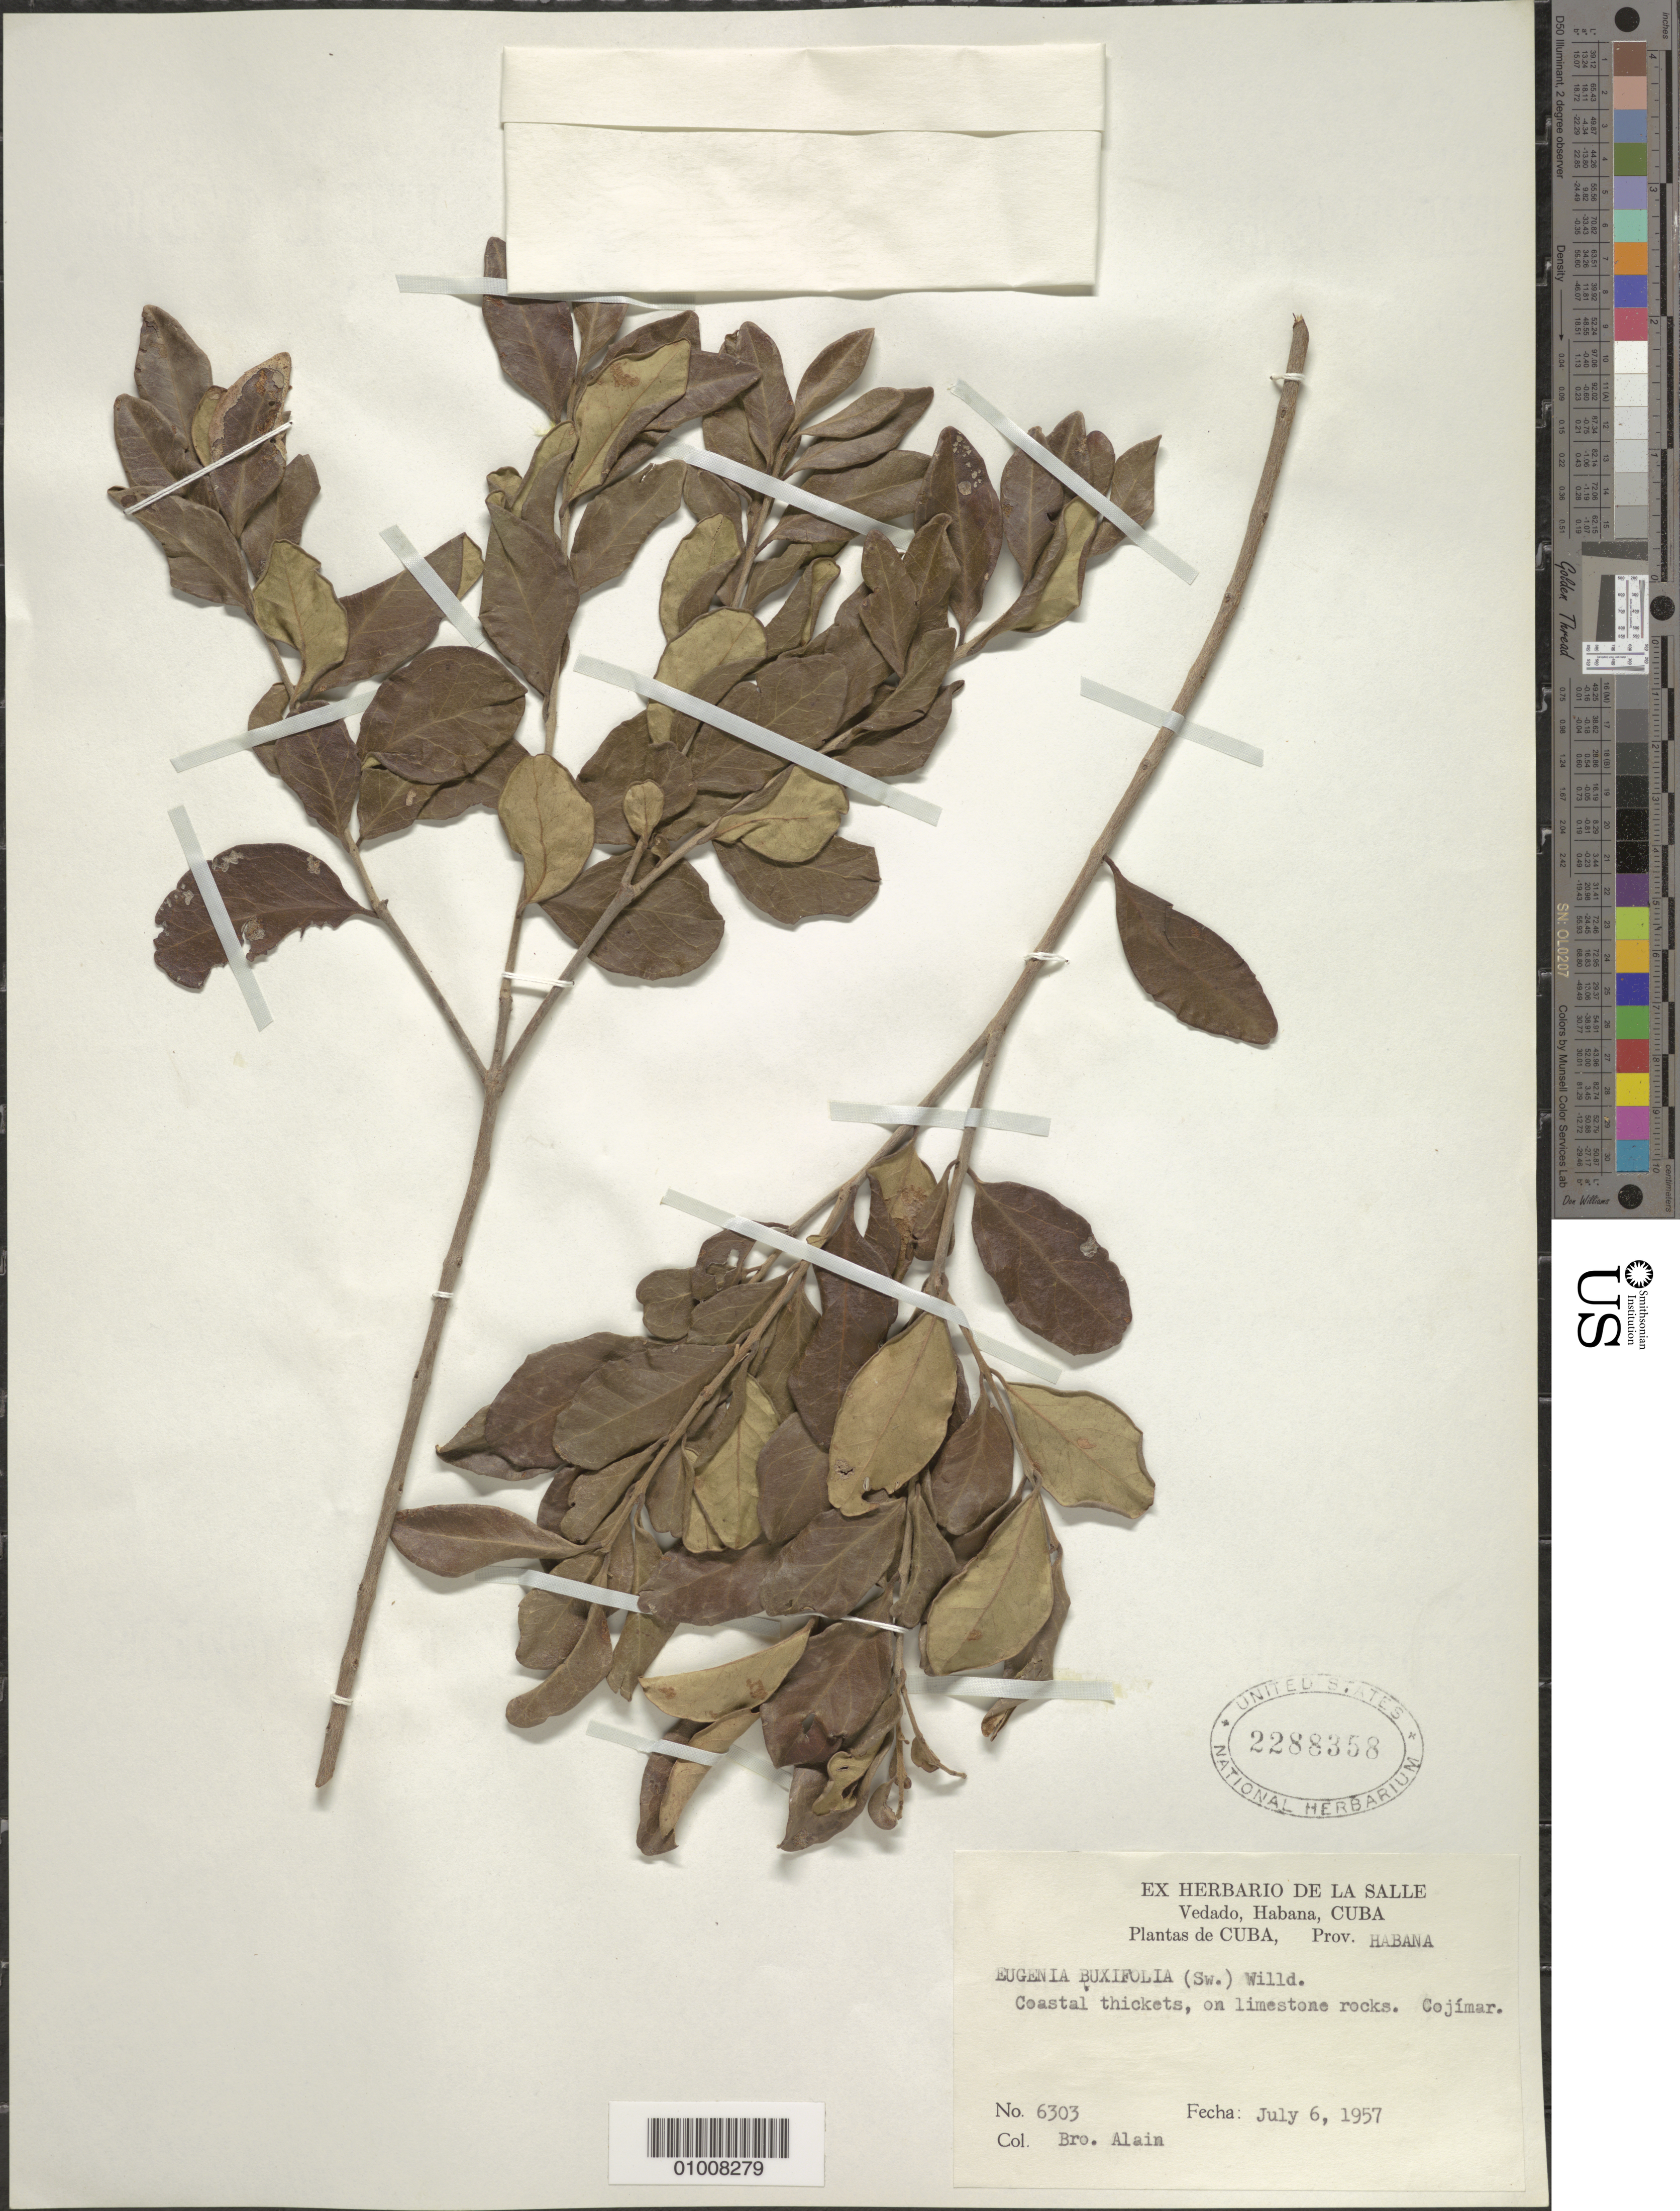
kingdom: Plantae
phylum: Tracheophyta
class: Magnoliopsida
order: Myrtales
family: Myrtaceae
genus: Eugenia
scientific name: Eugenia foetida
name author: Pers.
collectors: A. H. Liogier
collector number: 6303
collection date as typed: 06 Jul 1957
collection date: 1957-07-06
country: Cuba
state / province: La Habana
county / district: Municipio Habana del Este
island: Cuba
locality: Cojimar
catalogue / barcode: US 2288358